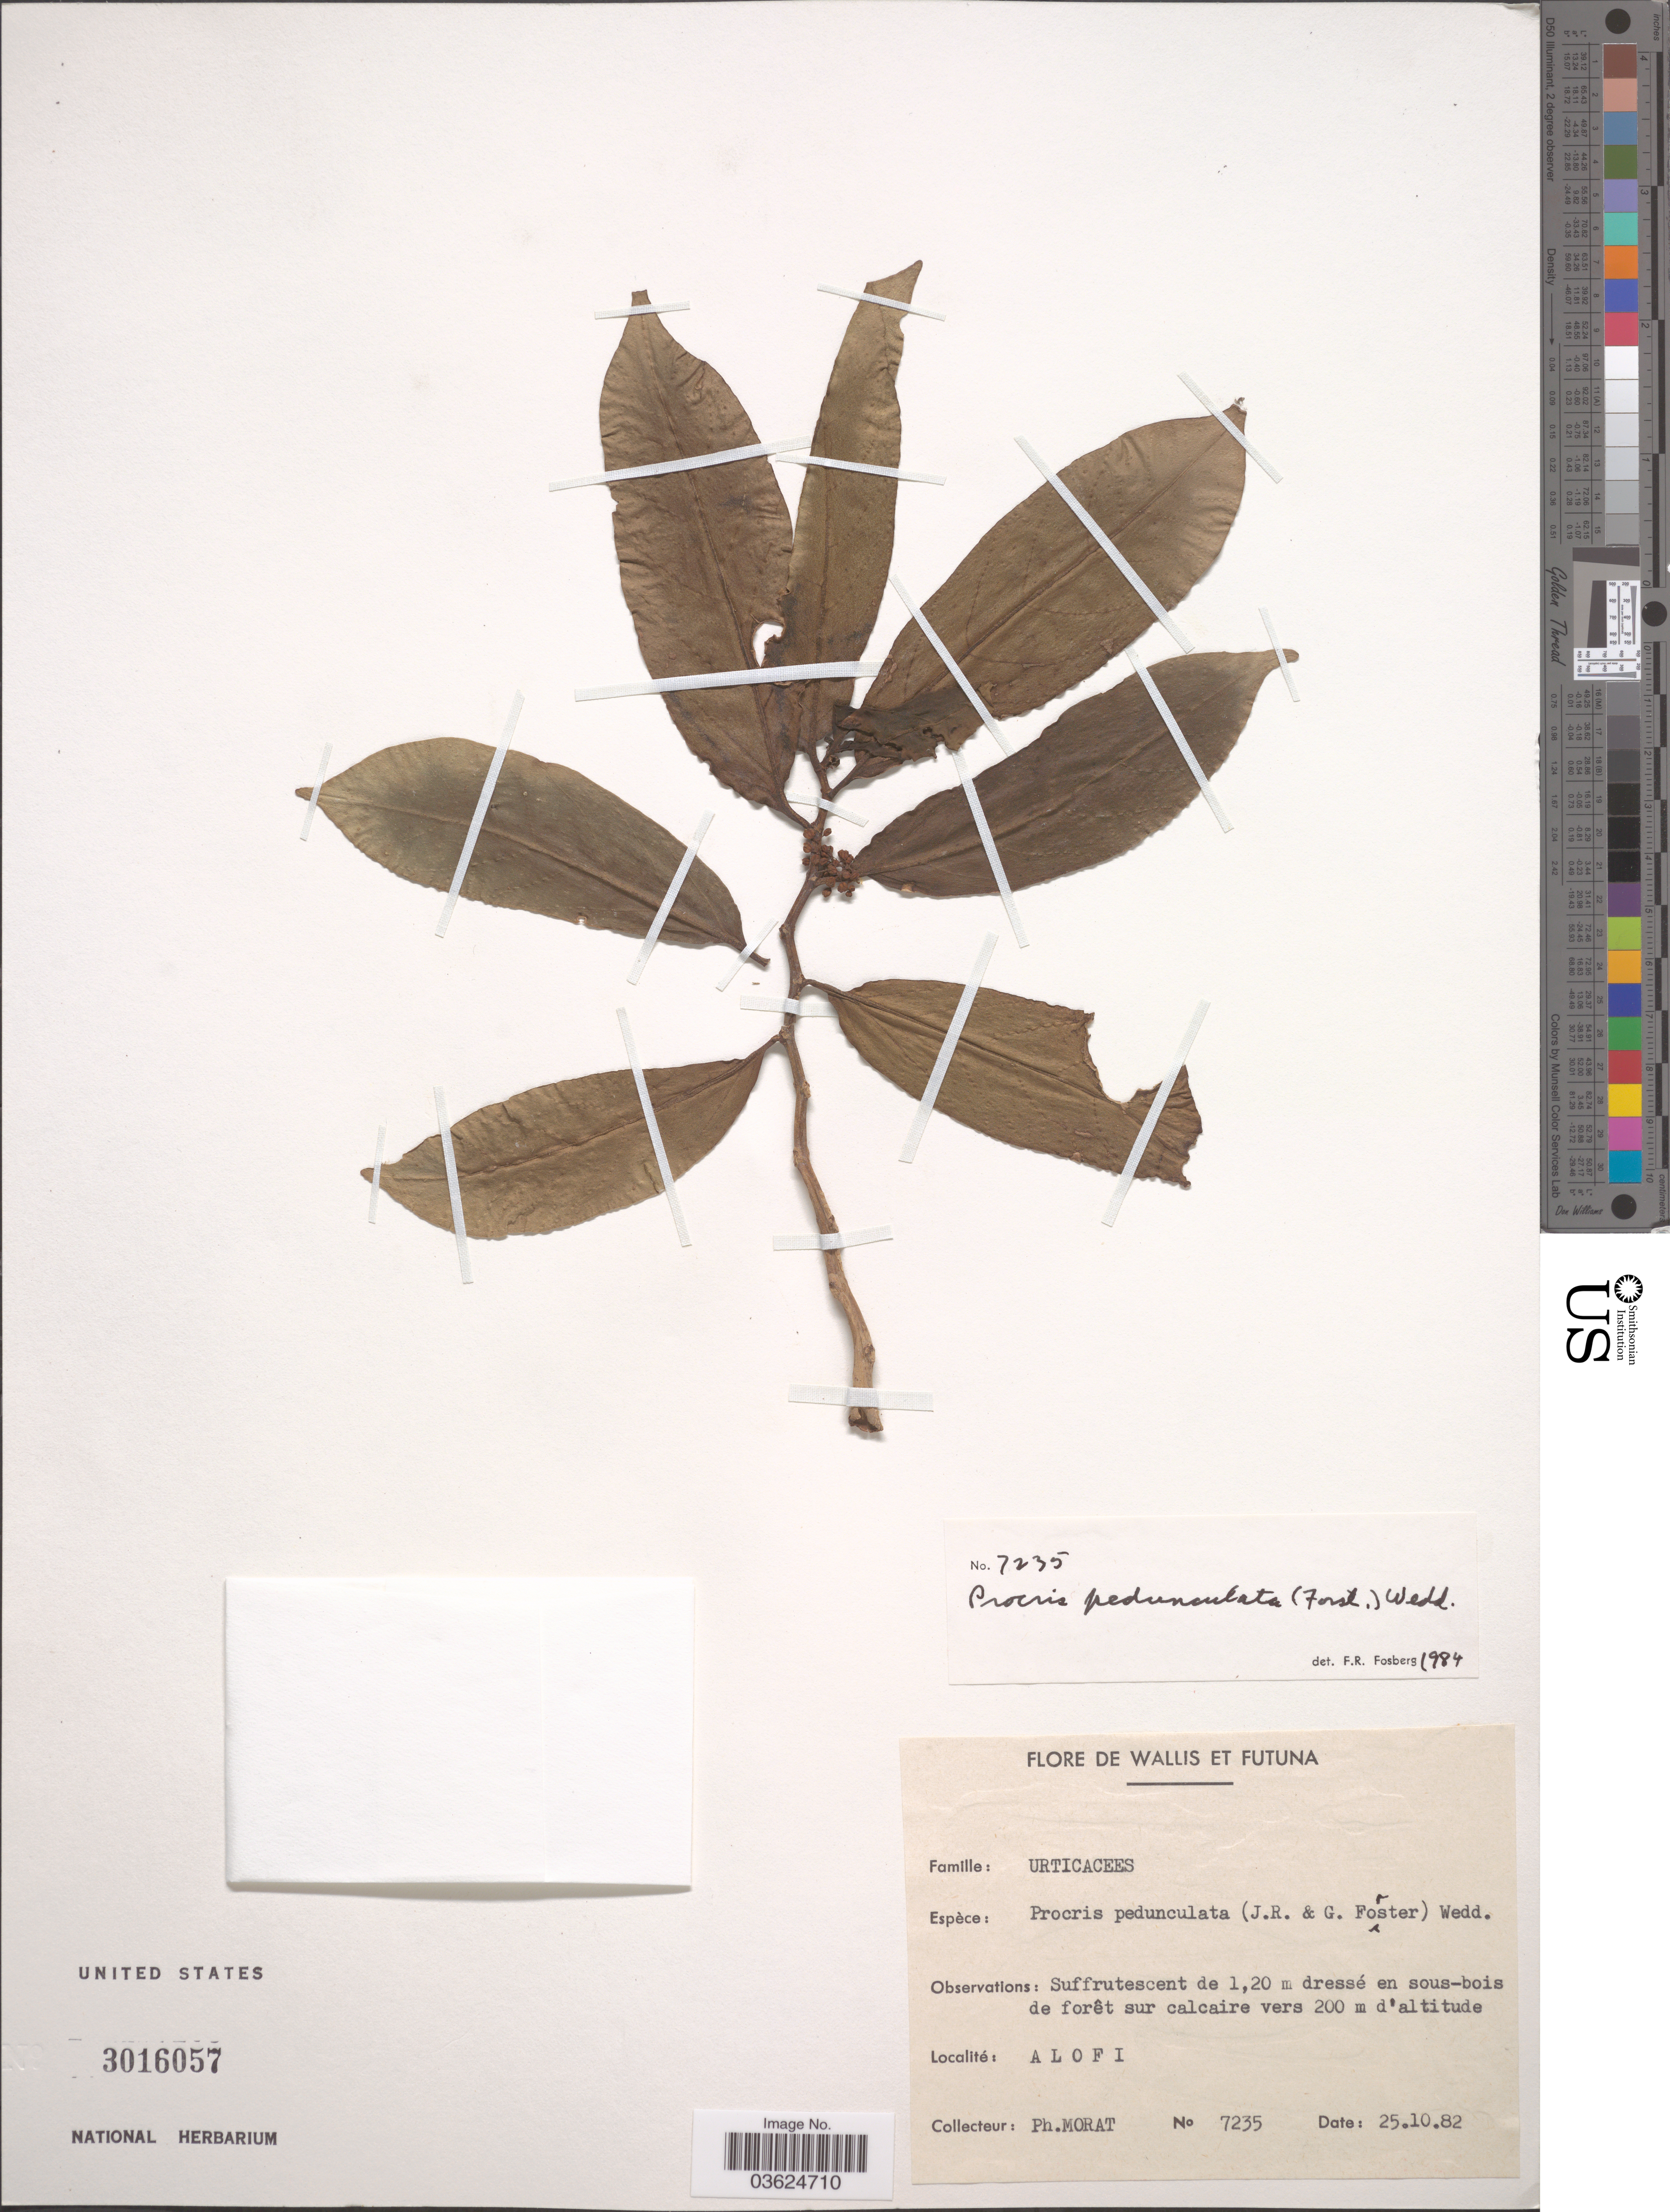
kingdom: Plantae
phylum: Tracheophyta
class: Magnoliopsida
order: Rosales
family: Urticaceae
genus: Procris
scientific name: Procris pedunculata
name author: (J.R. Forst. & G. Forst.) Wedd.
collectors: P. Morat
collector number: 7235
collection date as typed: Transcribed d/m/y: 25/10/82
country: Wallis and Futuna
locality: Alofi.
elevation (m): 200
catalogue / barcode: US 3016057